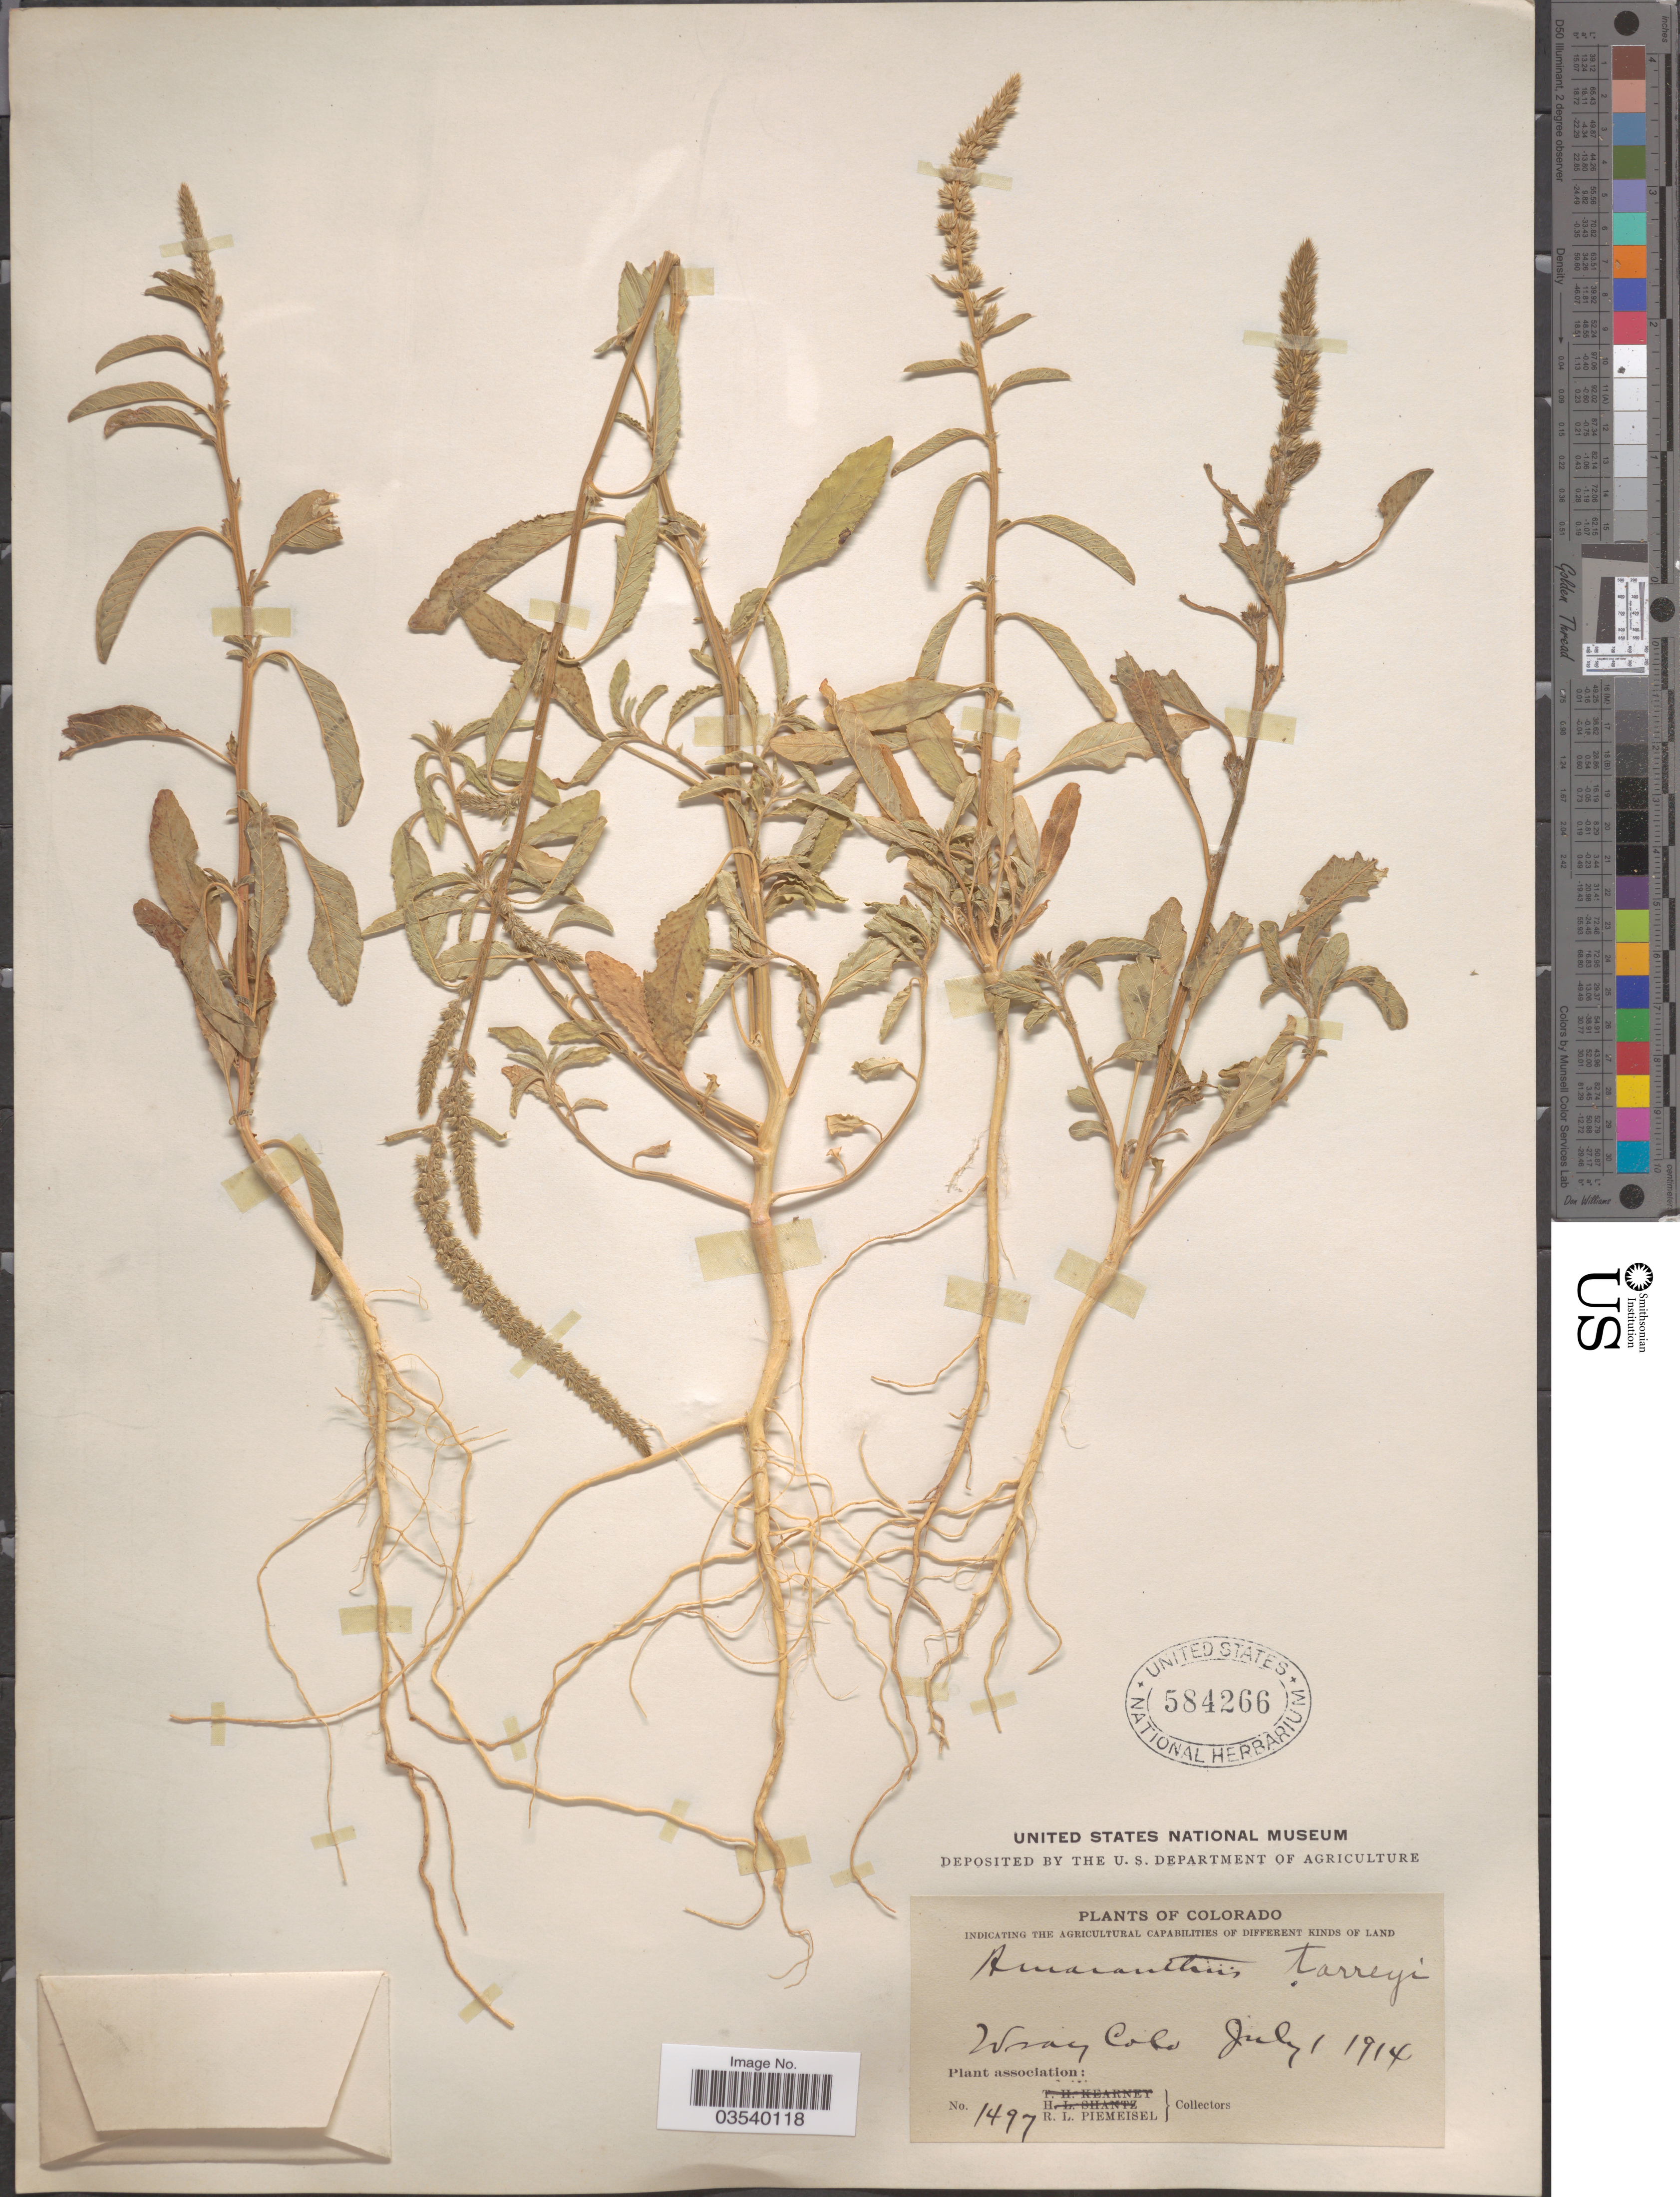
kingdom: Plantae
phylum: Tracheophyta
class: Magnoliopsida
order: Caryophyllales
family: Amaranthaceae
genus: Amaranthus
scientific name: Amaranthus arenicola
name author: I.M. Johnst.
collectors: R. L. Piemeisel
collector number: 1497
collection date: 1914-07-01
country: United States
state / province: Colorado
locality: Wray.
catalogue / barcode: US 584266